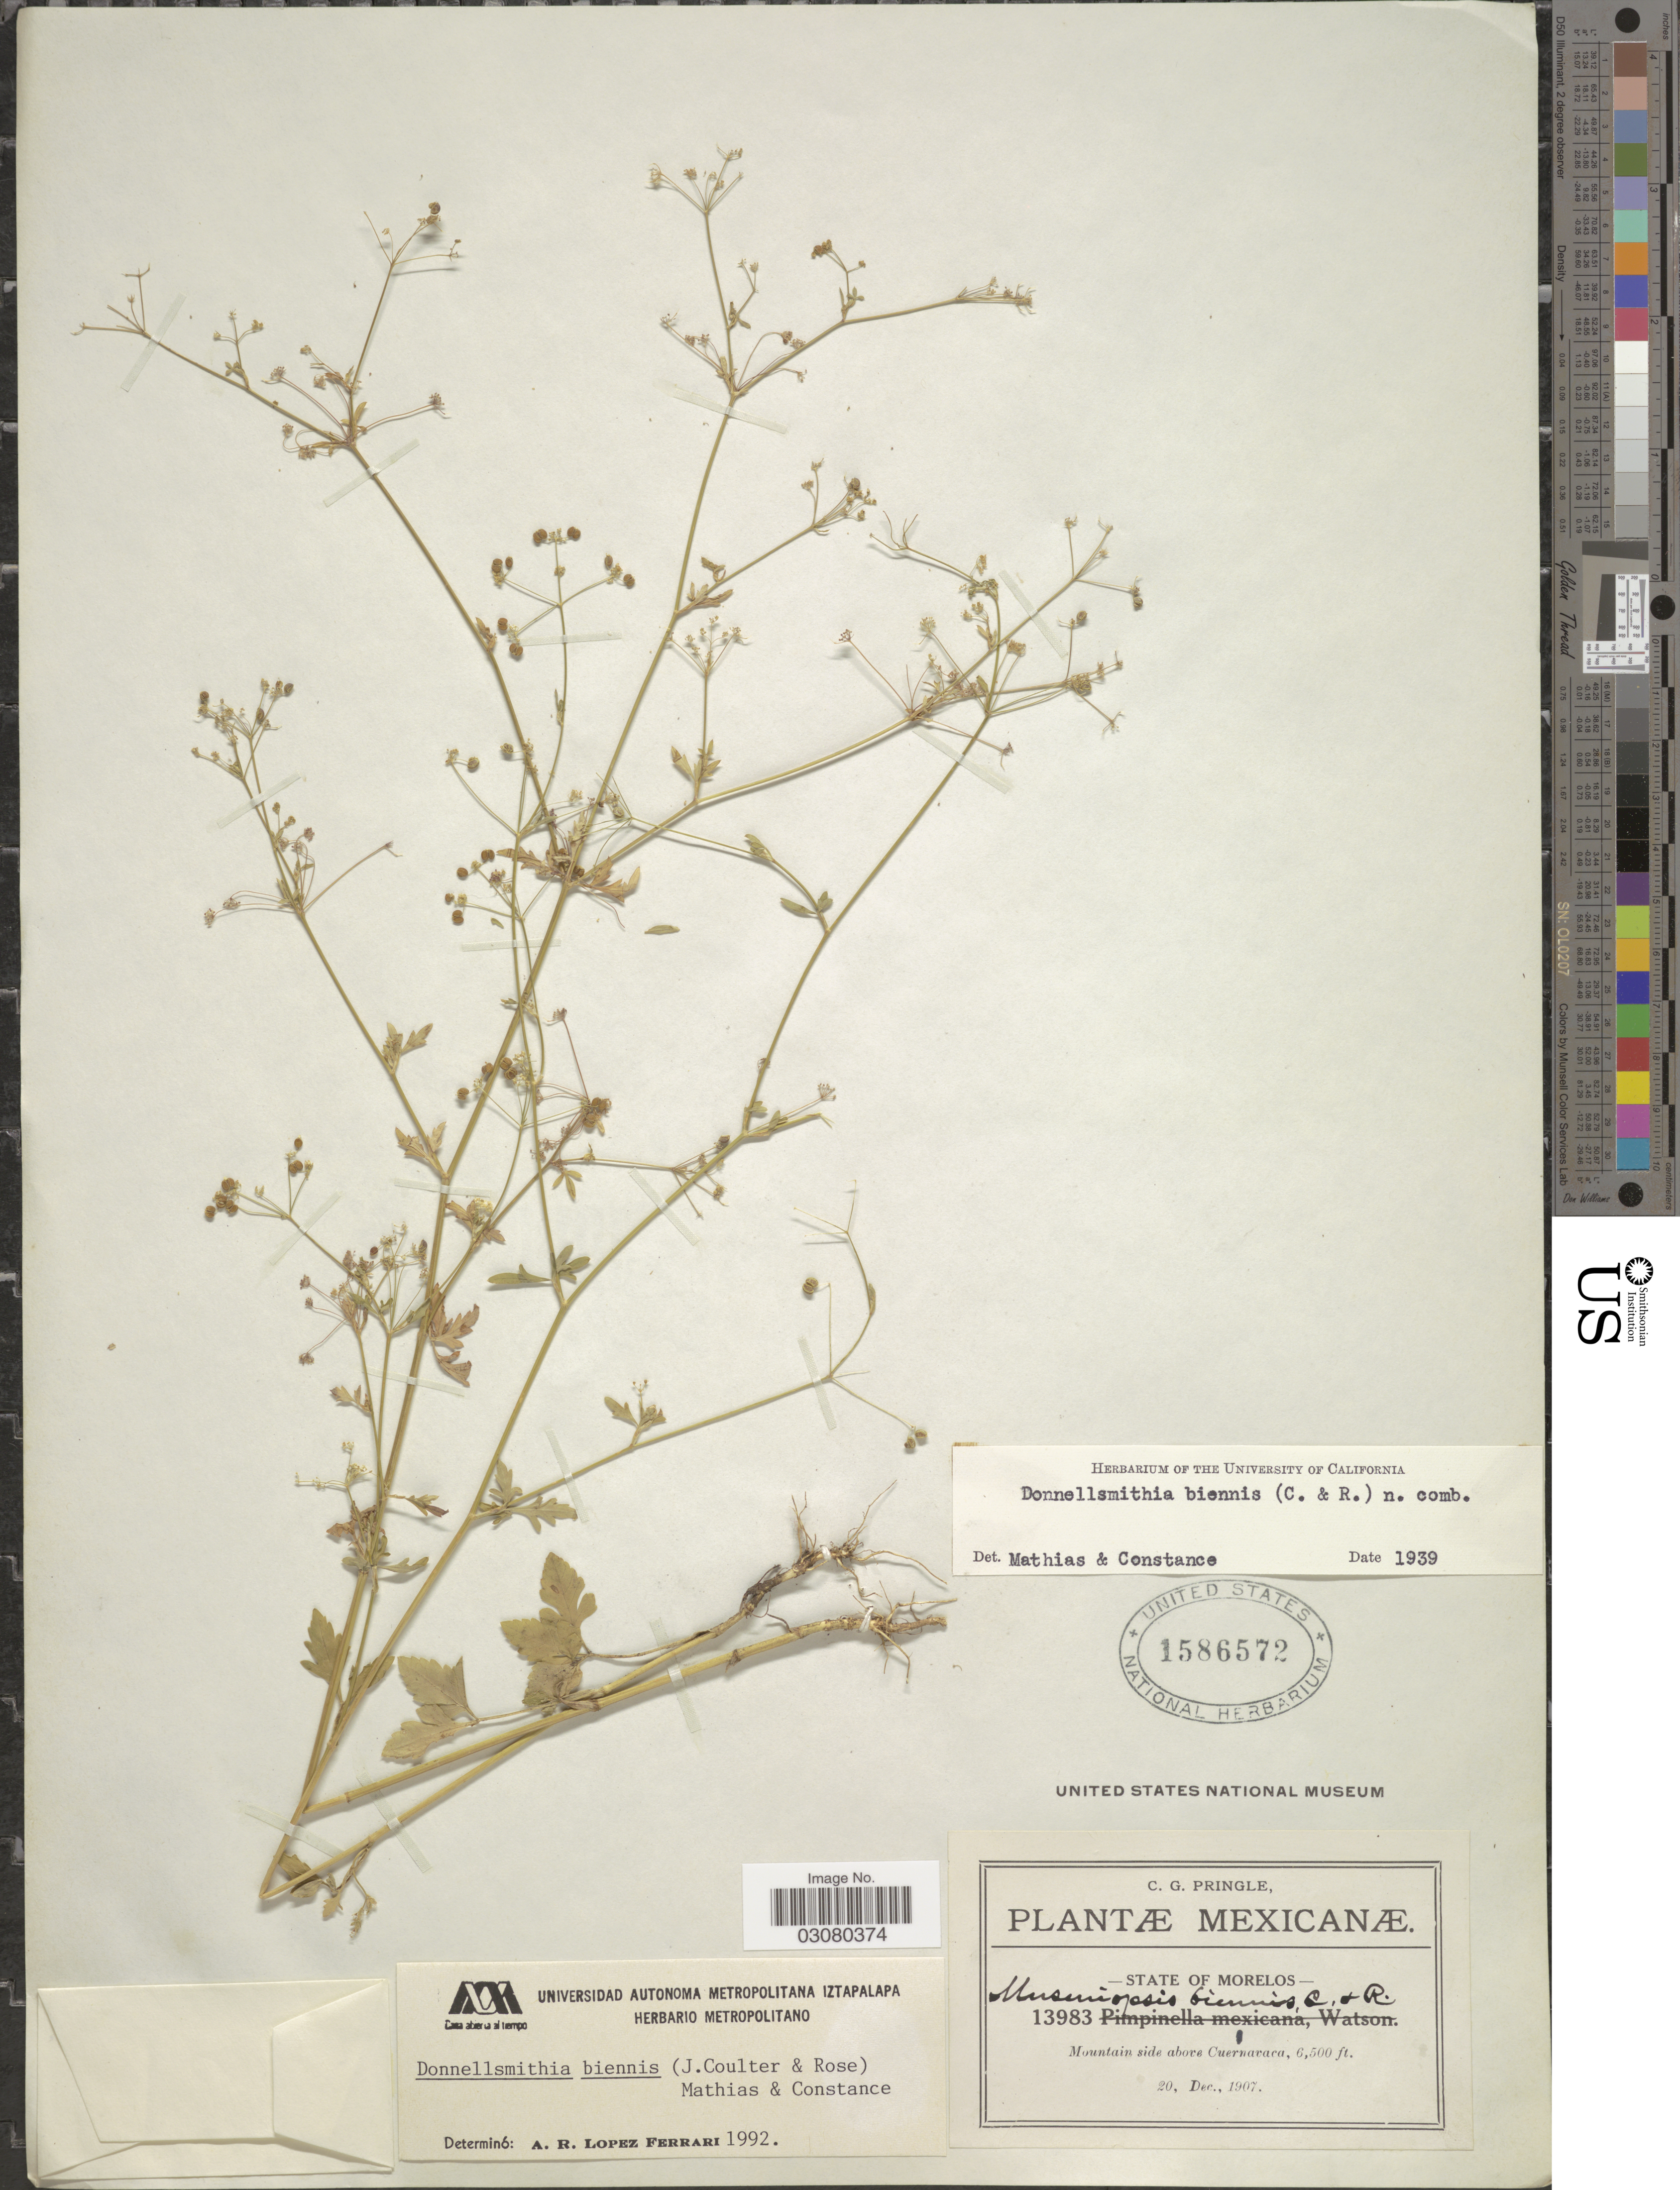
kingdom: Plantae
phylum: Tracheophyta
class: Magnoliopsida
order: Apiales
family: Apiaceae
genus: Donnellsmithia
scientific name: Donnellsmithia biennis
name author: (J.M. Coult. & Rose) Mathias & Constance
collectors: C. G. Pringle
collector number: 13983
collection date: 1907-12-20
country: Mexico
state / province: Morelos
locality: Mountain side above Cuernavaca.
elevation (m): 1981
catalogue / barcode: US 1586572